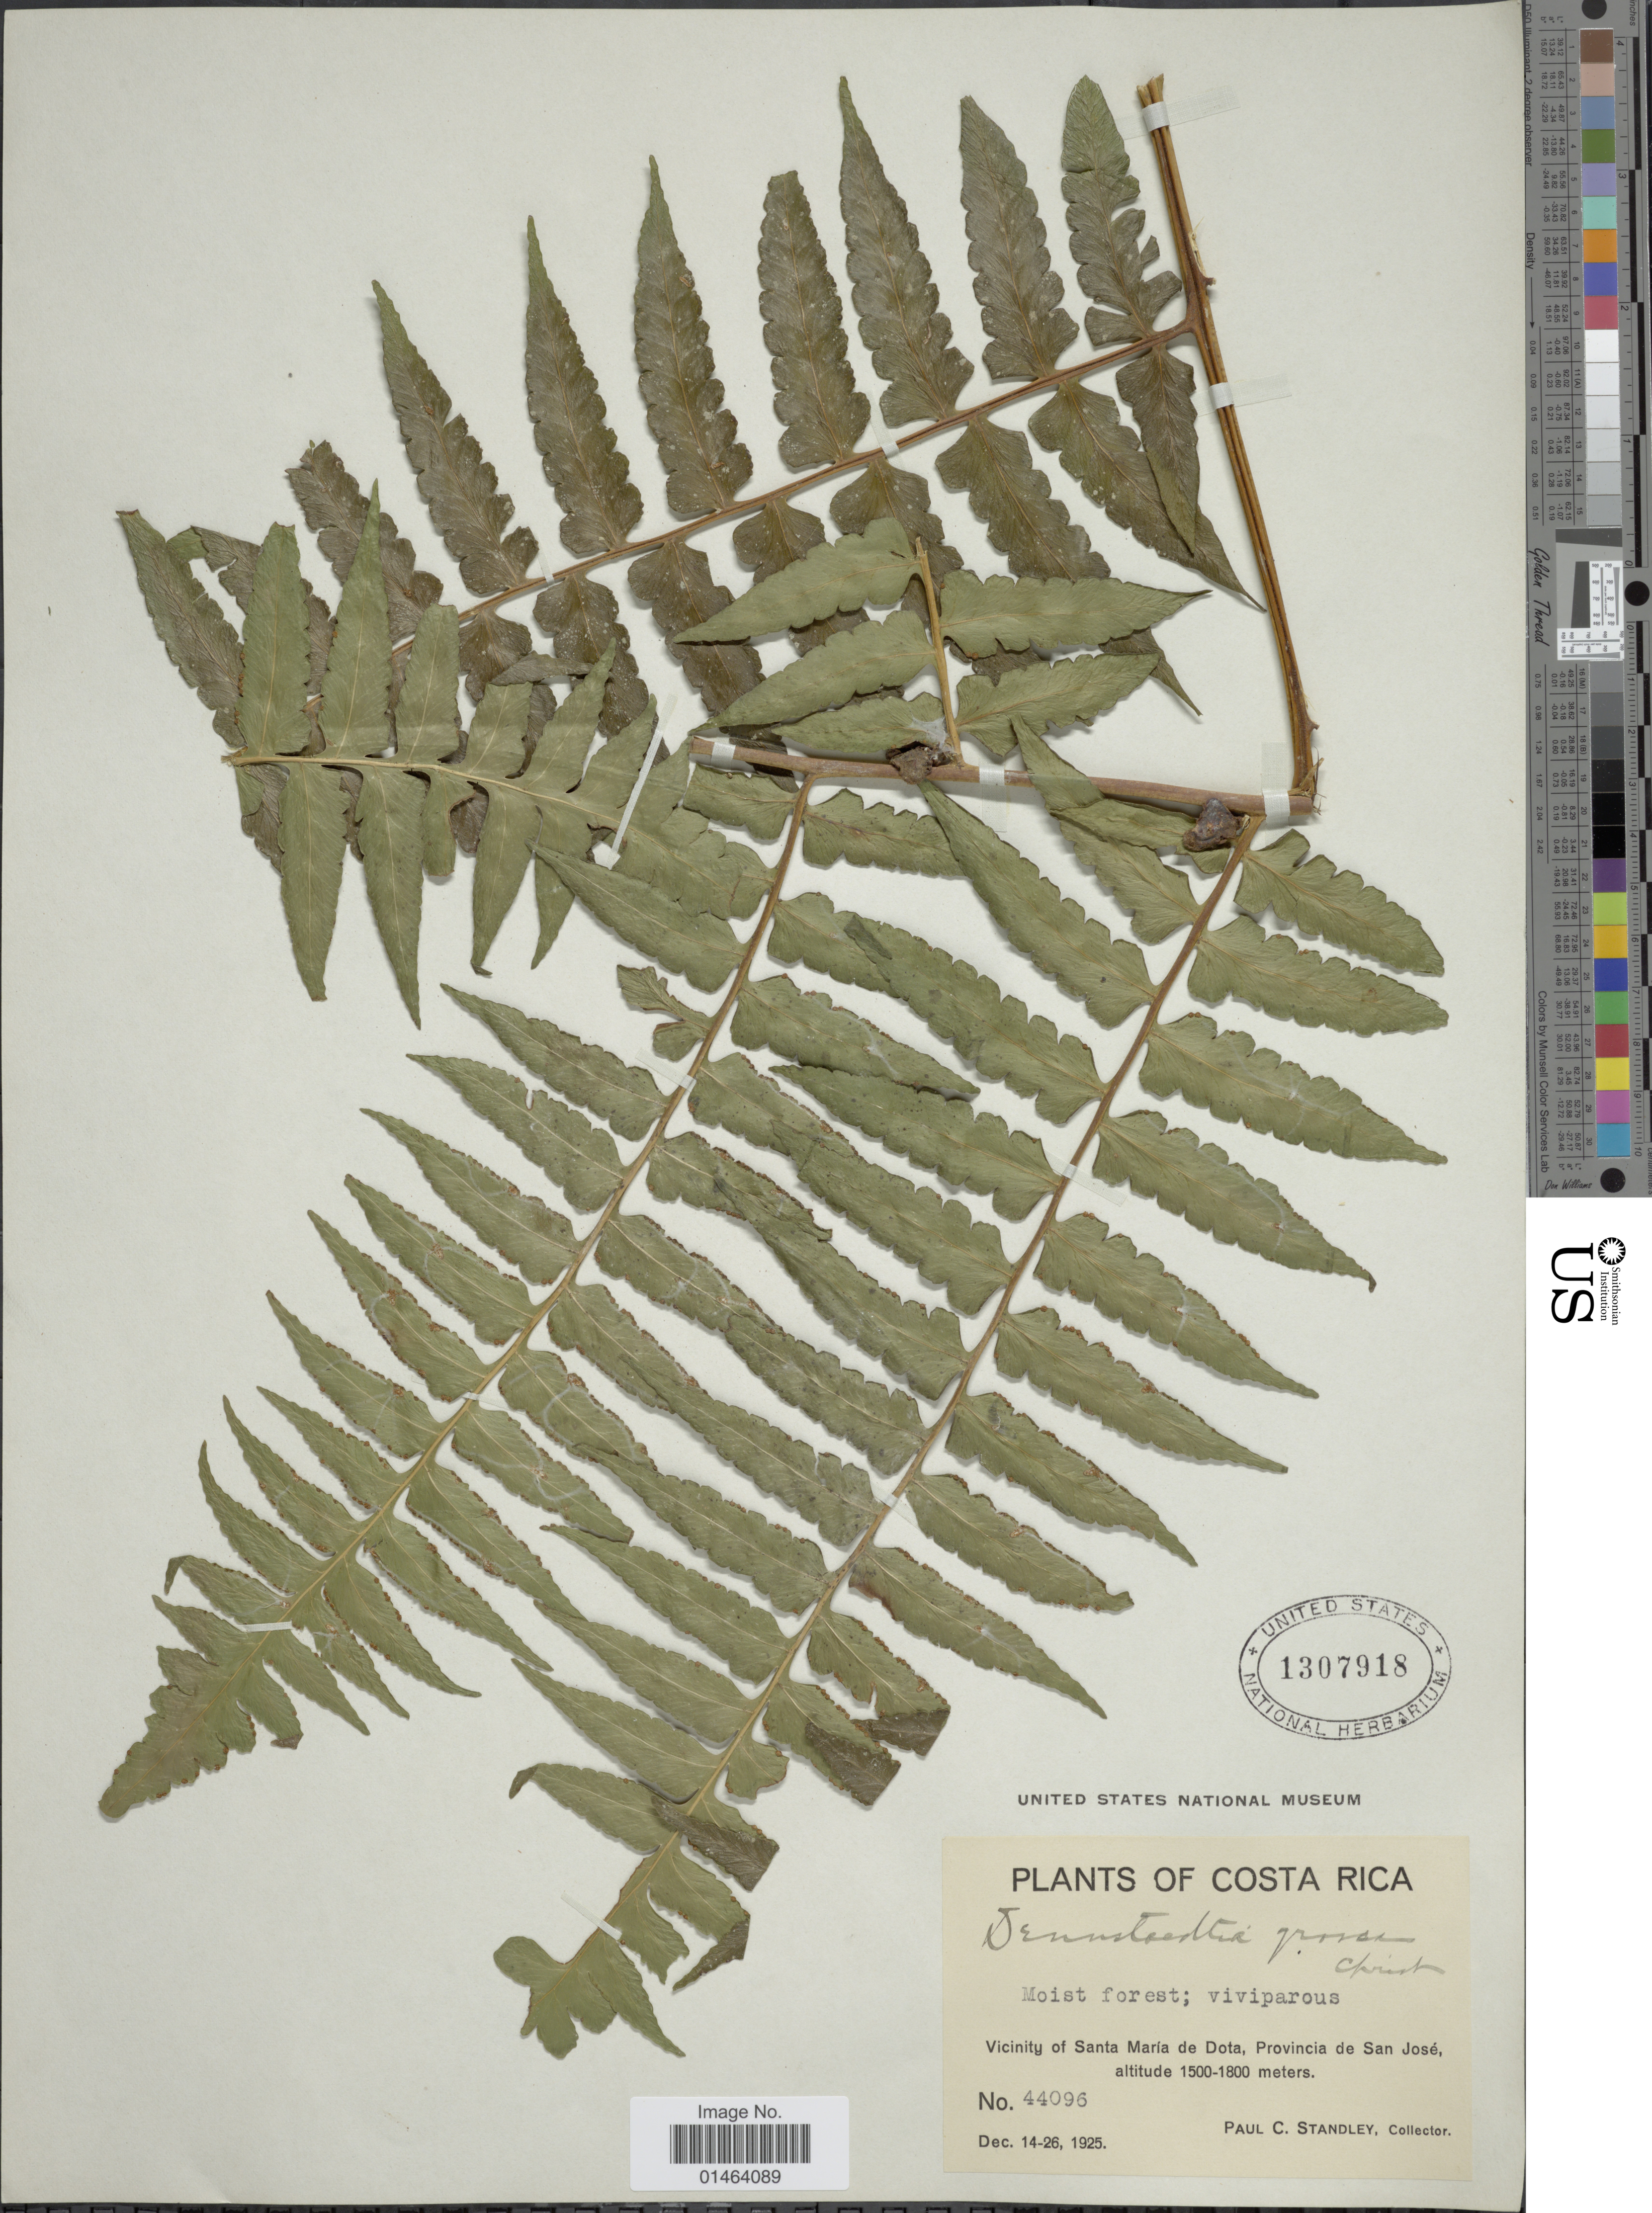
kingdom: Plantae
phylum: Tracheophyta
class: Polypodiopsida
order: Polypodiales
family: Dennstaedtiaceae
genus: Dennstaedtia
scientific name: Dennstaedtia coronata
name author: (Sodiro) C. Chr.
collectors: P. C. Standley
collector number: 44096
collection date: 1925-12-14/1925-12-26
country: Costa Rica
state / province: San José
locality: Costa Rica, Vicinity of Santa Maria de Dota.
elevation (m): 1500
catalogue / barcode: US 1307918